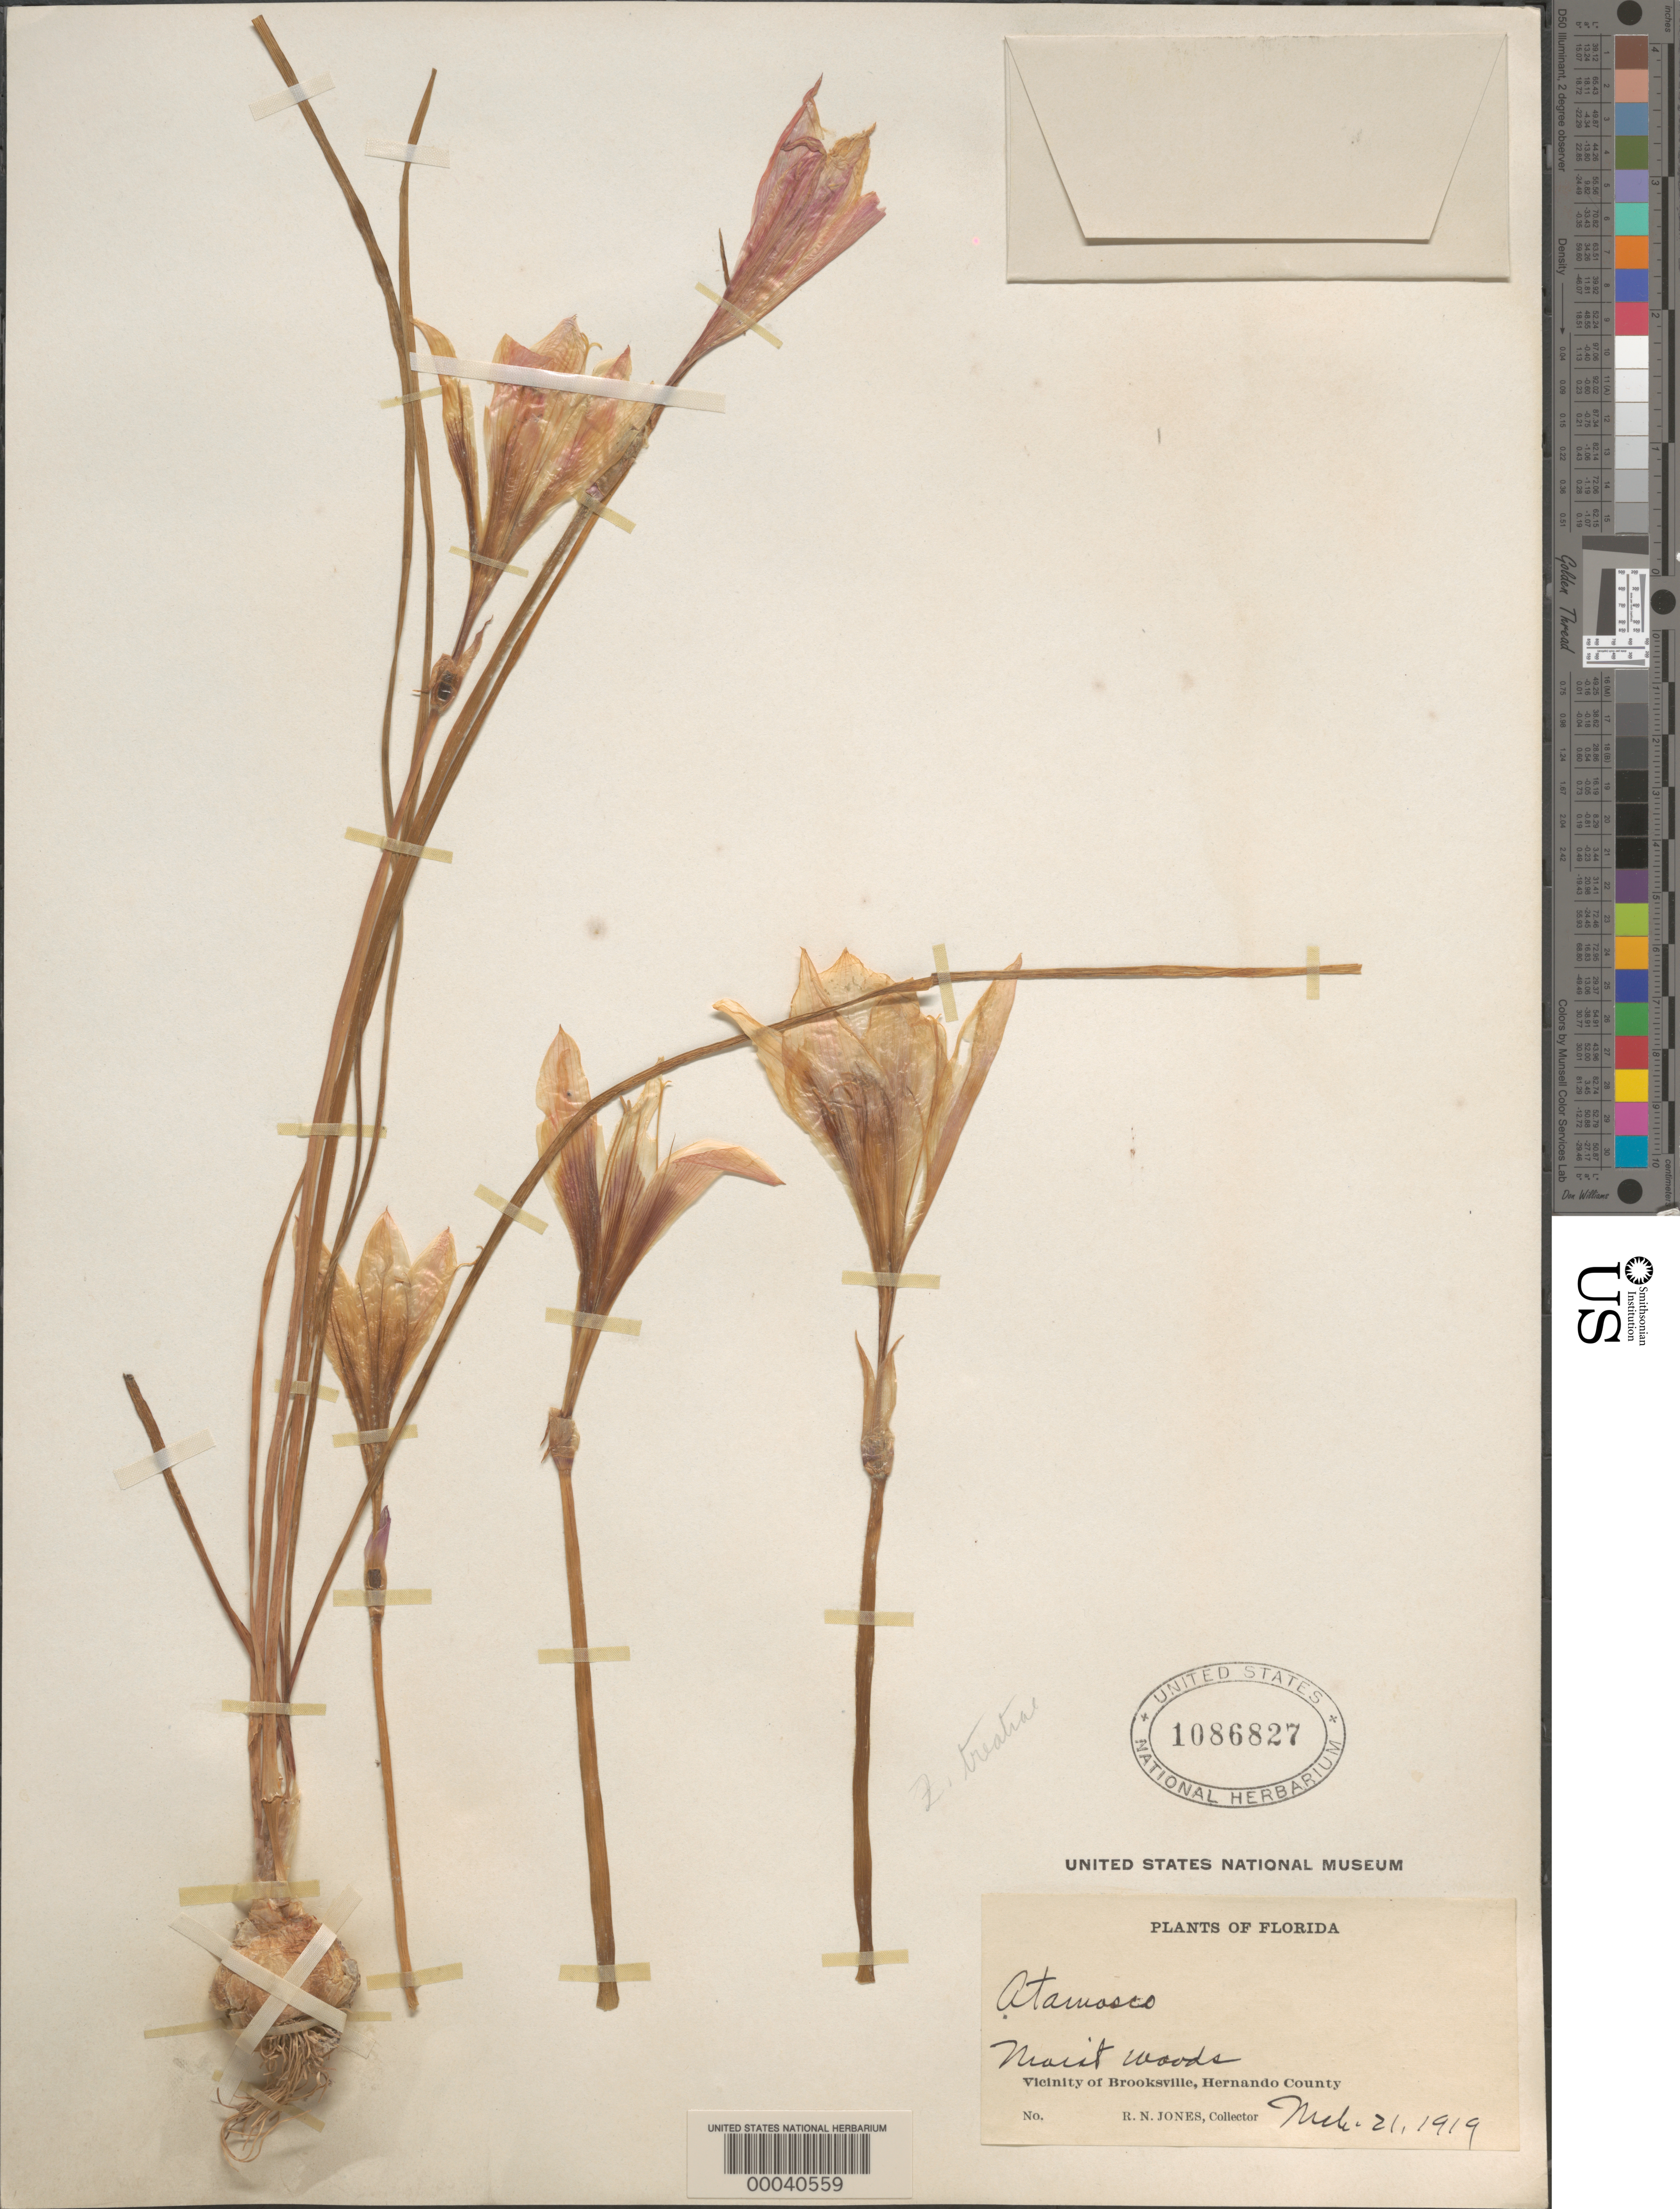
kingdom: Plantae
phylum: Tracheophyta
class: Liliopsida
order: Asparagales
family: Amaryllidaceae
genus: Zephyranthes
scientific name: Zephyranthes treatiae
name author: S. Watson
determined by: Strong, Mark T.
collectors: R. N. Jones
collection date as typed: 21 Mar 1919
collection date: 1919-03-21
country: United States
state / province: Florida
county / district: Hernando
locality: Vicinity of Brooksville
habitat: Moist woods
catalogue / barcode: US 1086827